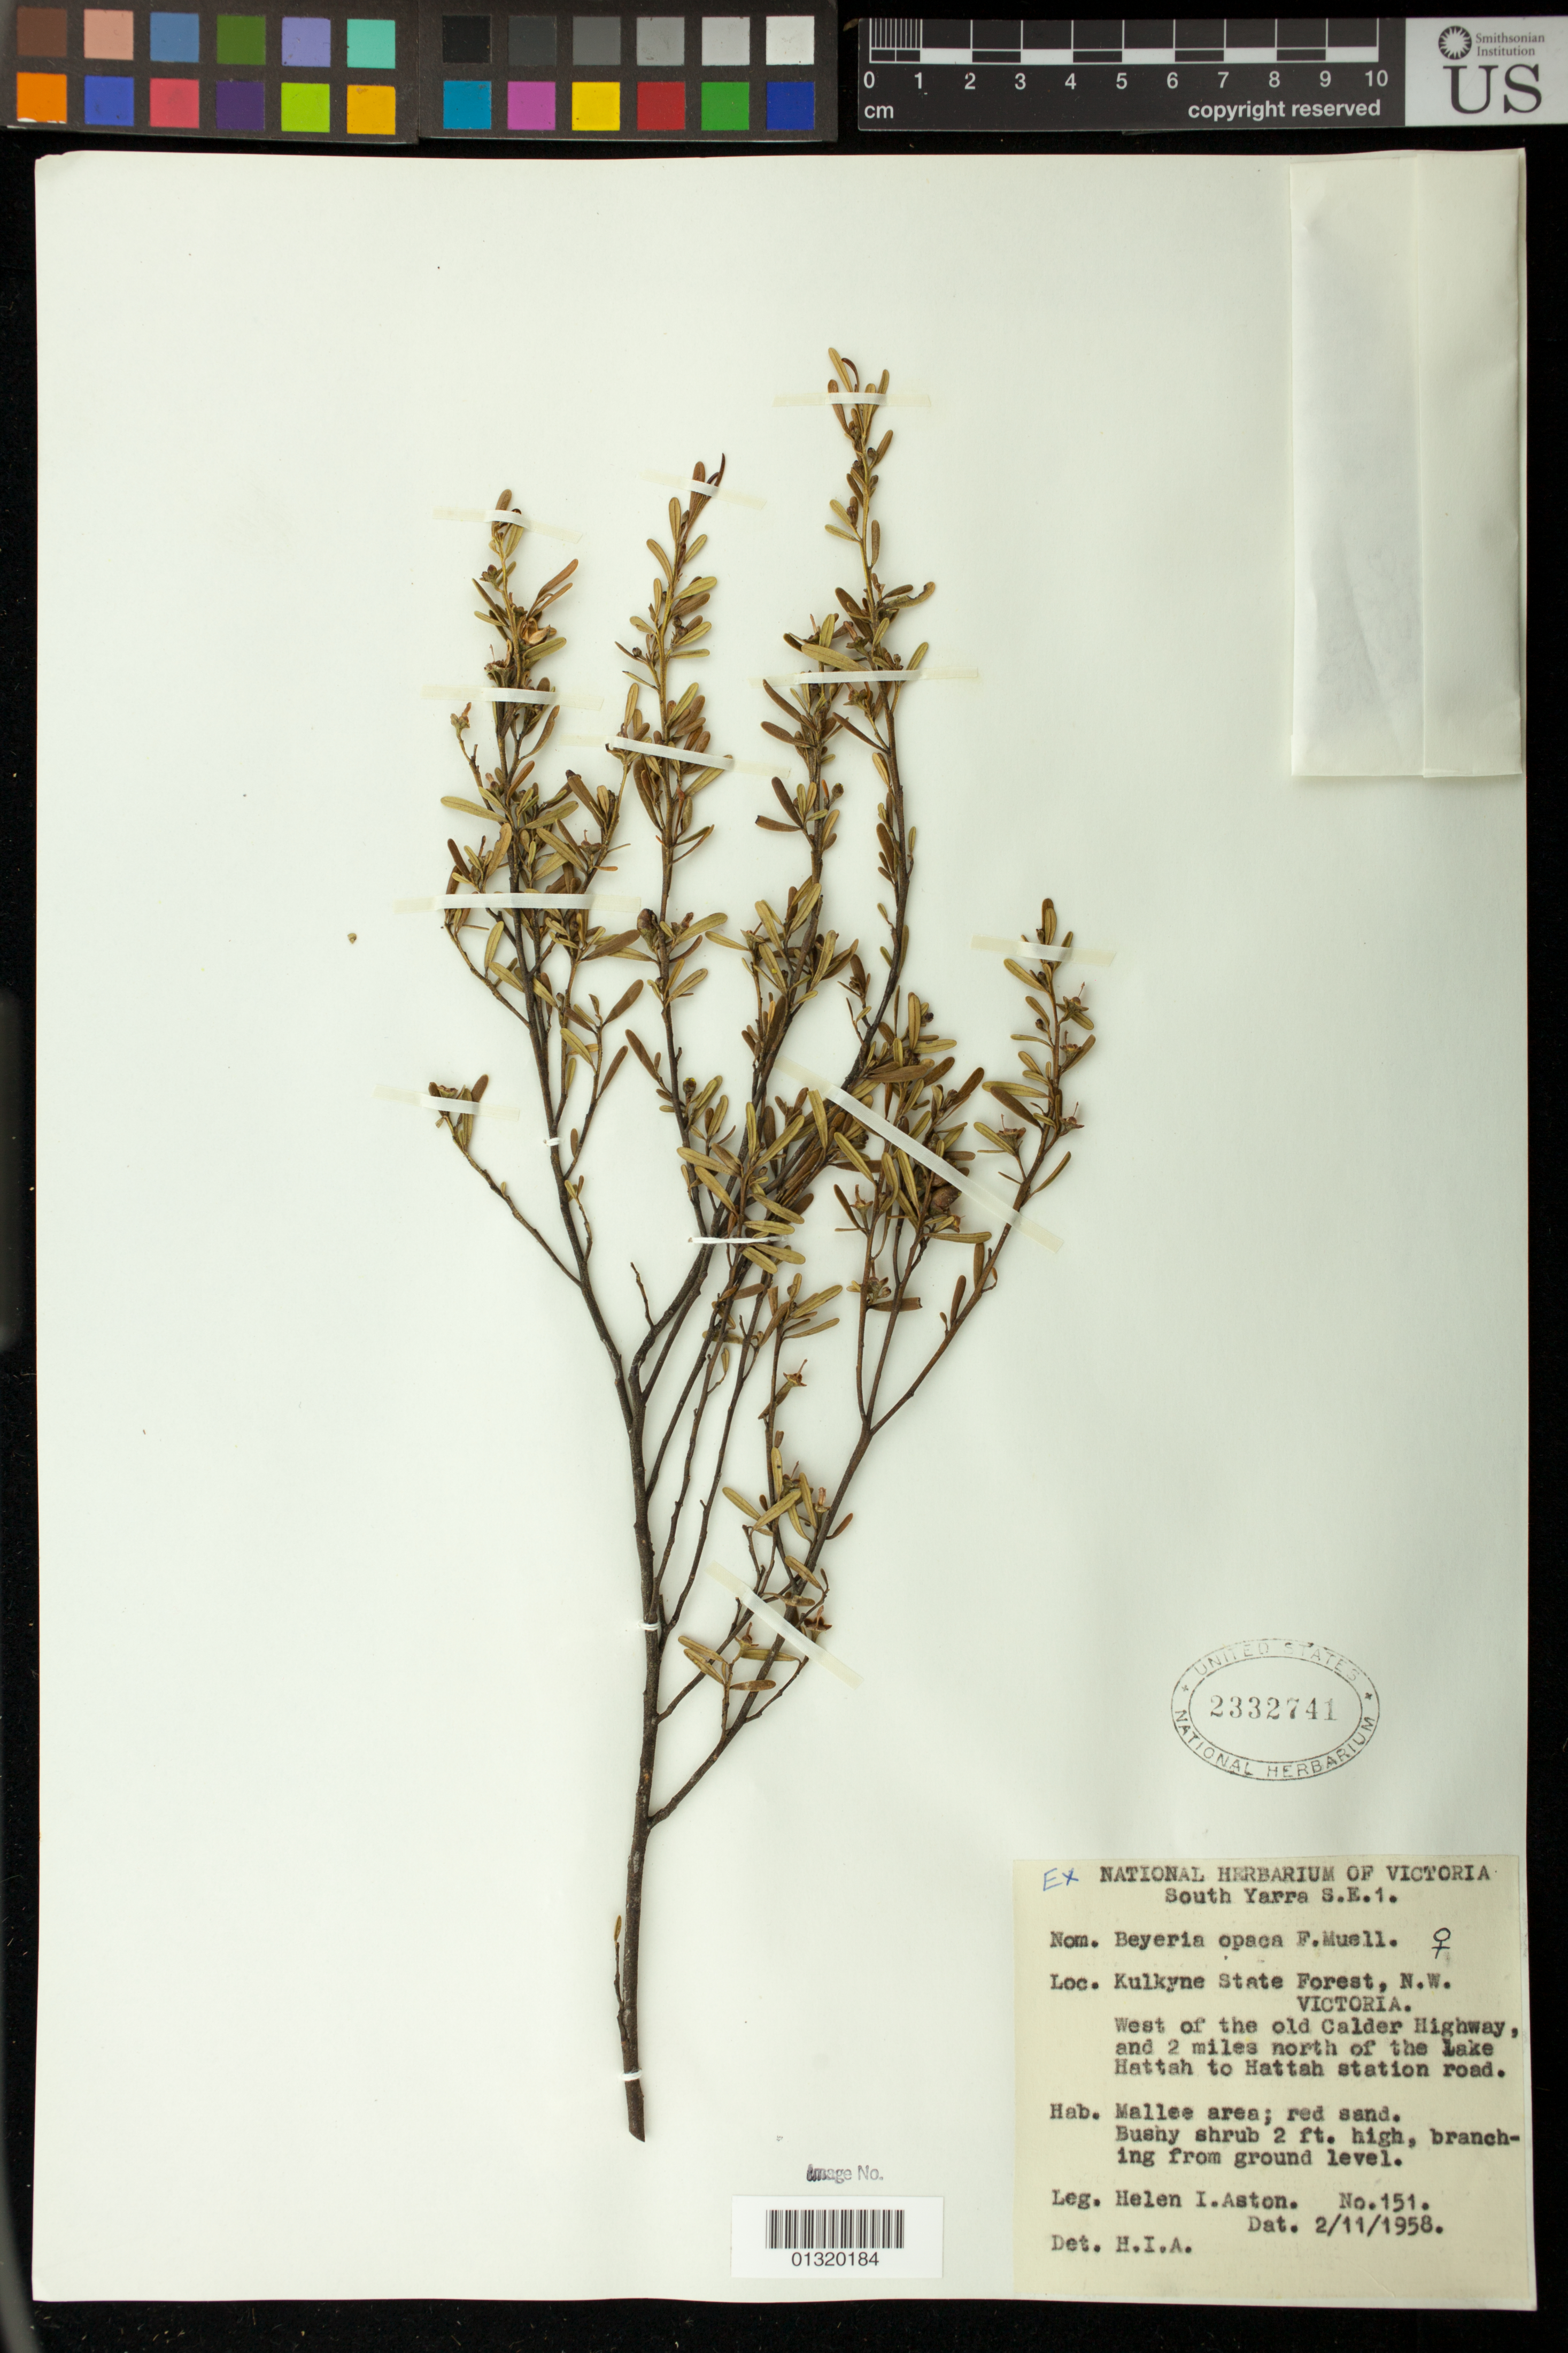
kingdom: Plantae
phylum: Tracheophyta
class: Magnoliopsida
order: Malpighiales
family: Euphorbiaceae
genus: Beyeria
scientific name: Beyeria opaca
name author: F. Muell.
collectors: H. I. Aston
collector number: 151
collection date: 1958-11-02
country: Australia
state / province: Victoria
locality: Kulkyne State Forest, N.W.; West of the old Calder Highway, and 2 miles north of the lake Hattah to Hattah station road.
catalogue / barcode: US 2332741